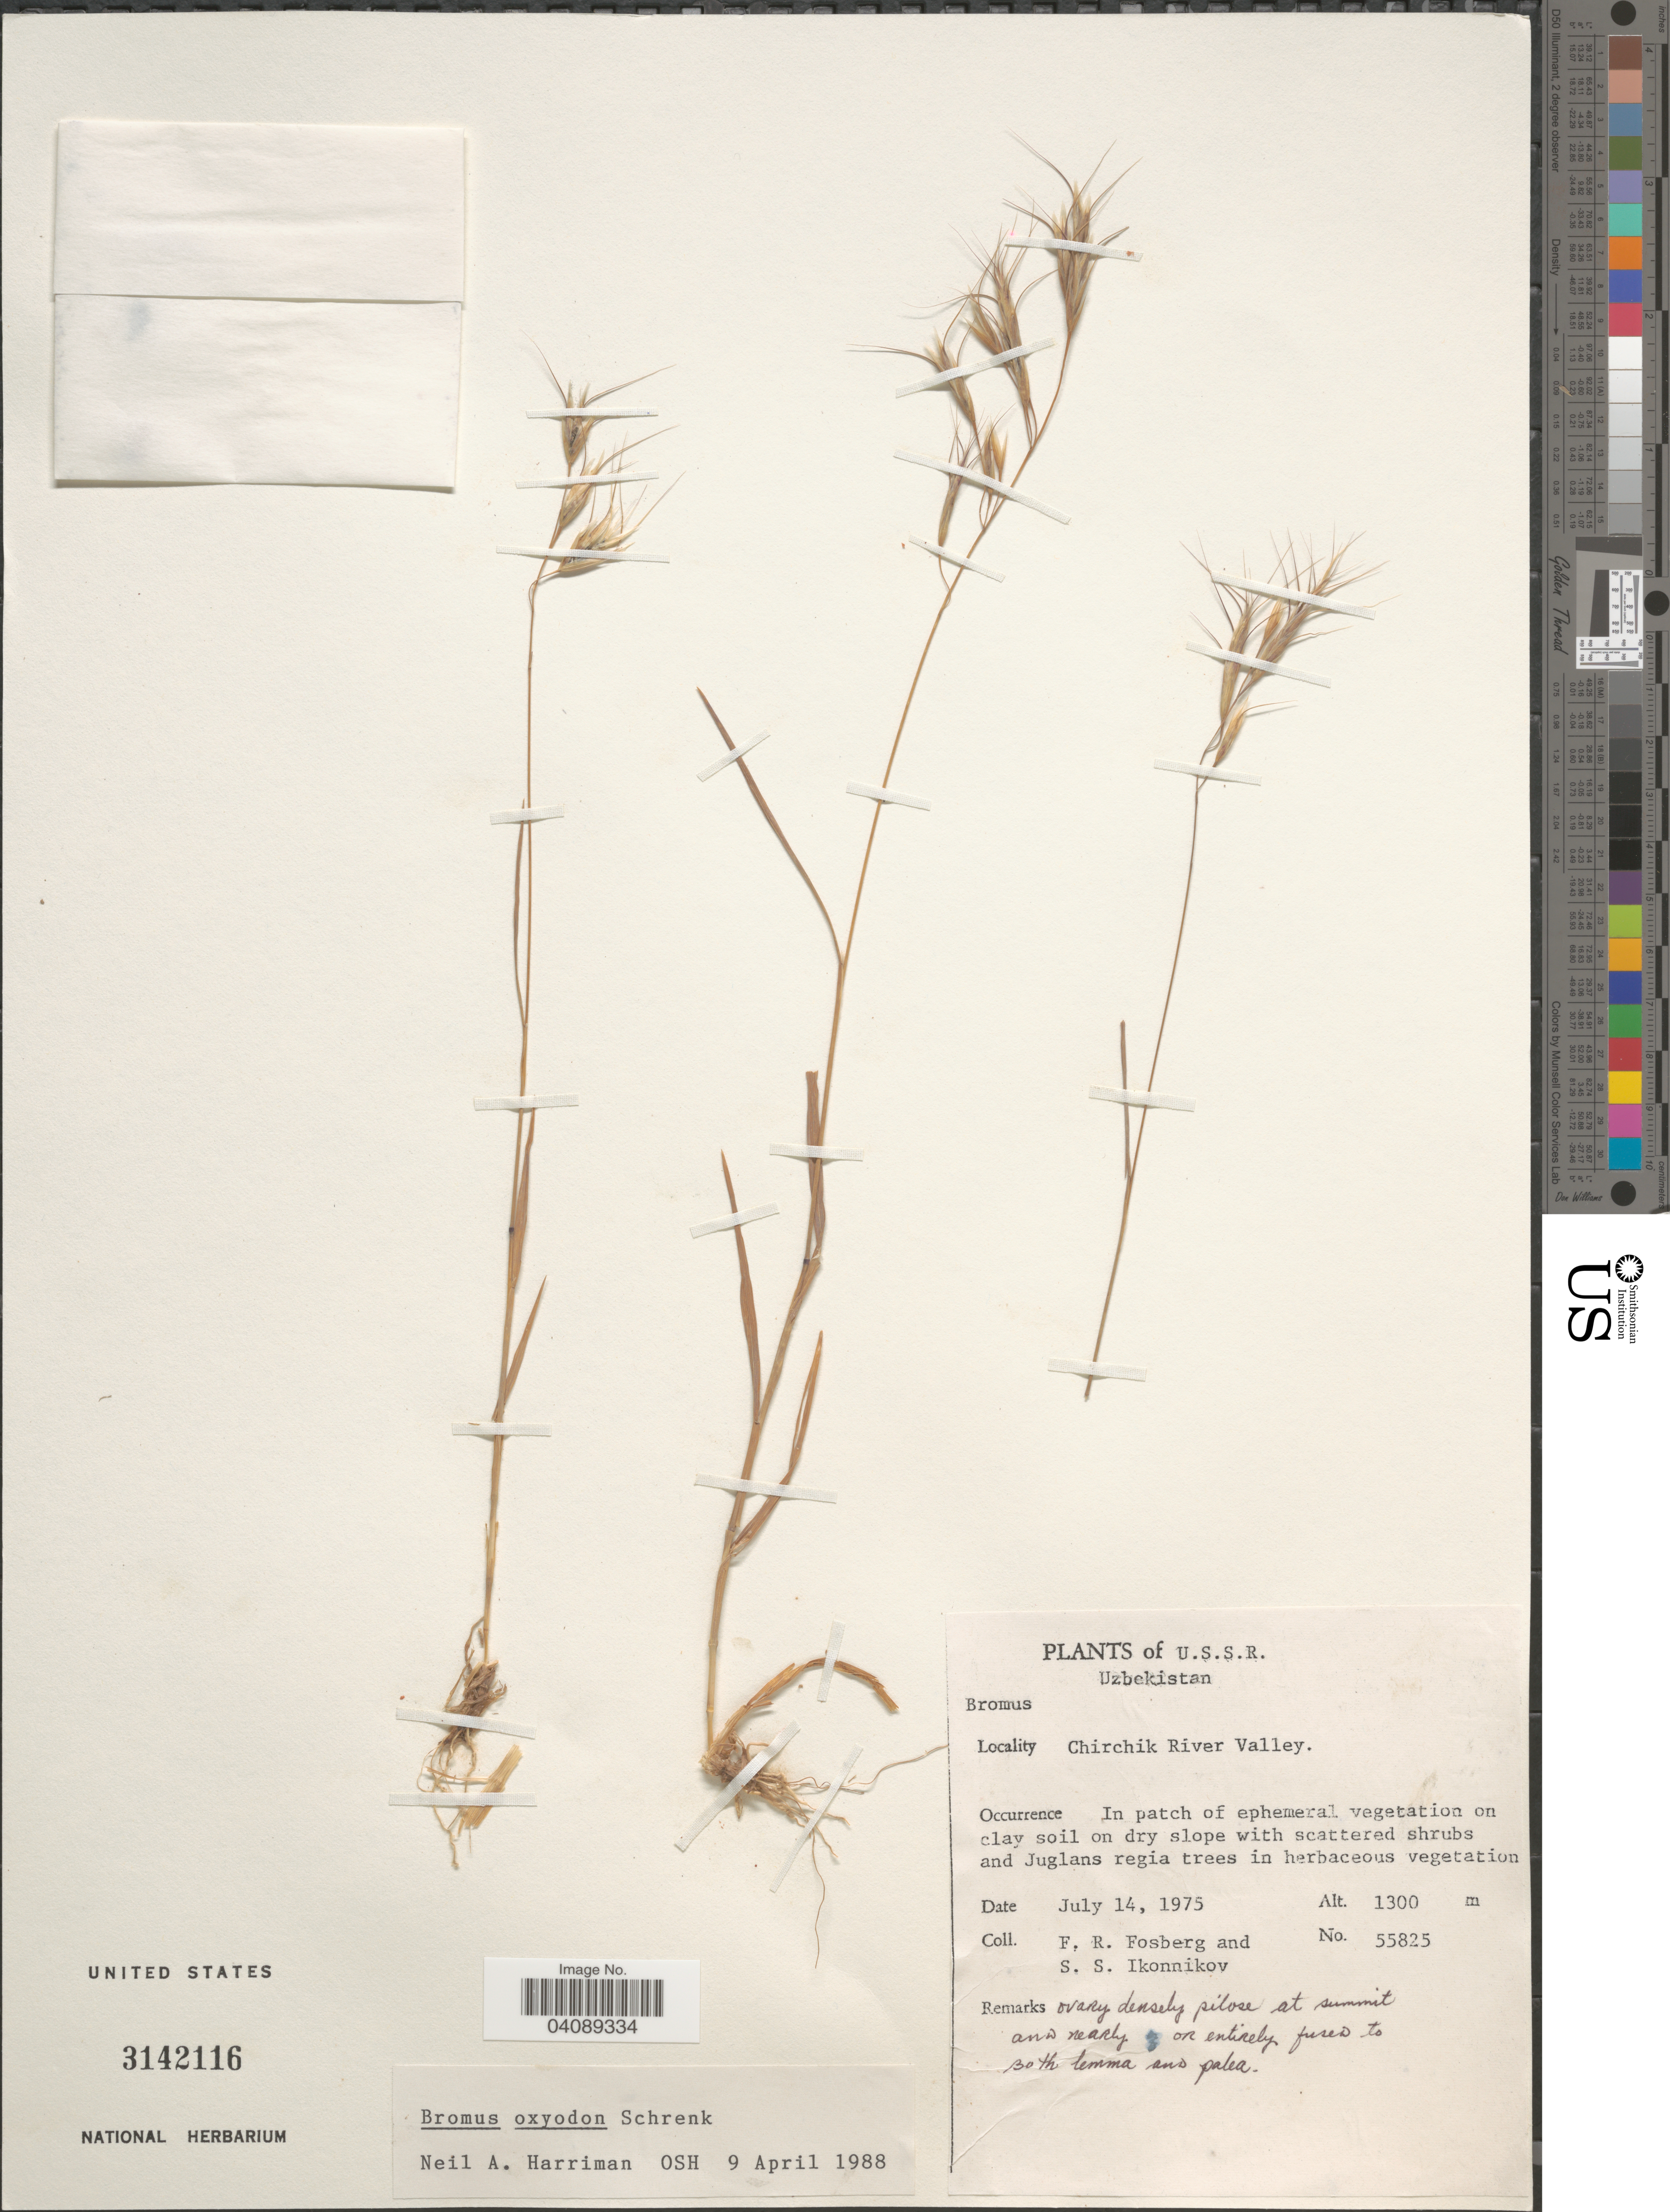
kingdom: Plantae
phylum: Tracheophyta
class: Liliopsida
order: Poales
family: Poaceae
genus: Bromus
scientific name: Bromus sp.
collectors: F. R. Fosberg & S. Ikonnikov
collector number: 55825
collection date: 1975-07-14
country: Uzbekistan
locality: U.S.S.R. Chirchik River Valley. In patch of ephemeral vegetation on clay soil on dry slope with scattered shrubs and Juglans regia trees in herbaceous vegetation.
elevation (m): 1300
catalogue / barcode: US 3142116